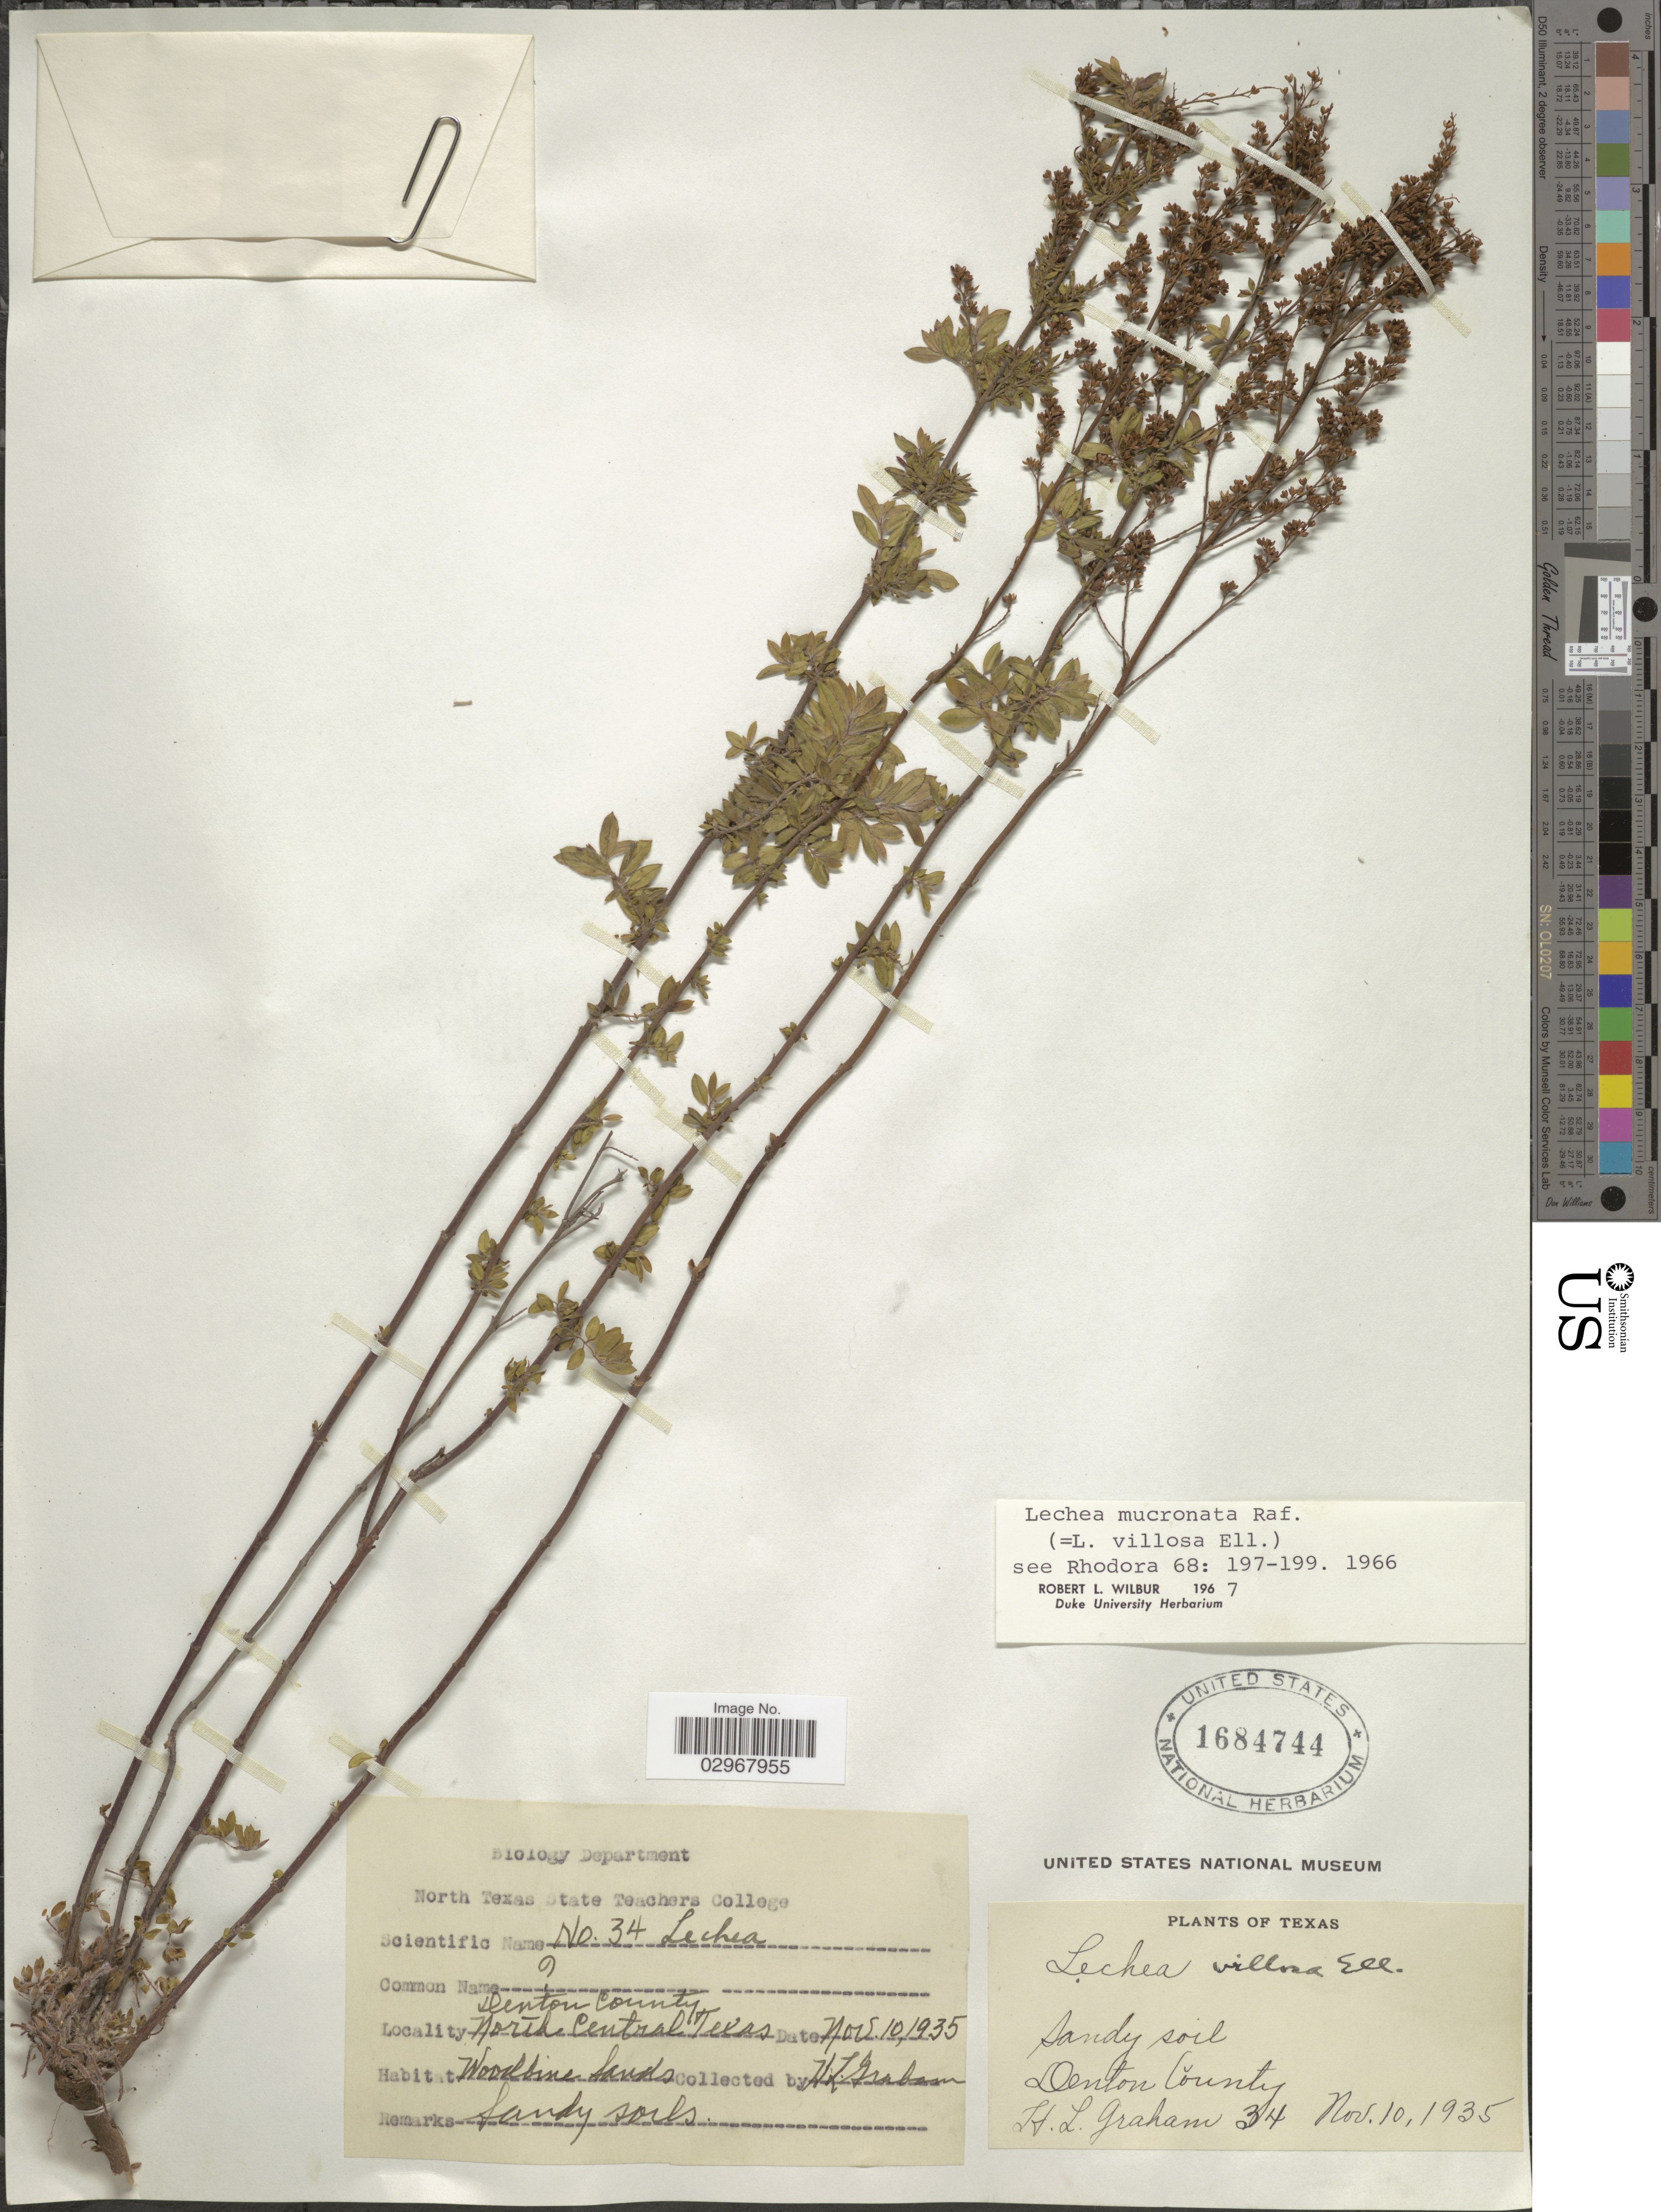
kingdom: Plantae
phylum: Tracheophyta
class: Magnoliopsida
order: Malvales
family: Cistaceae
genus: Lechea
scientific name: Lechea mucronata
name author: Raf.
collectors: H. L. Graham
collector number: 34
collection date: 1935-11-10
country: United States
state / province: Texas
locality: Denton County. North Central Texas.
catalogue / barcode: US 1684744